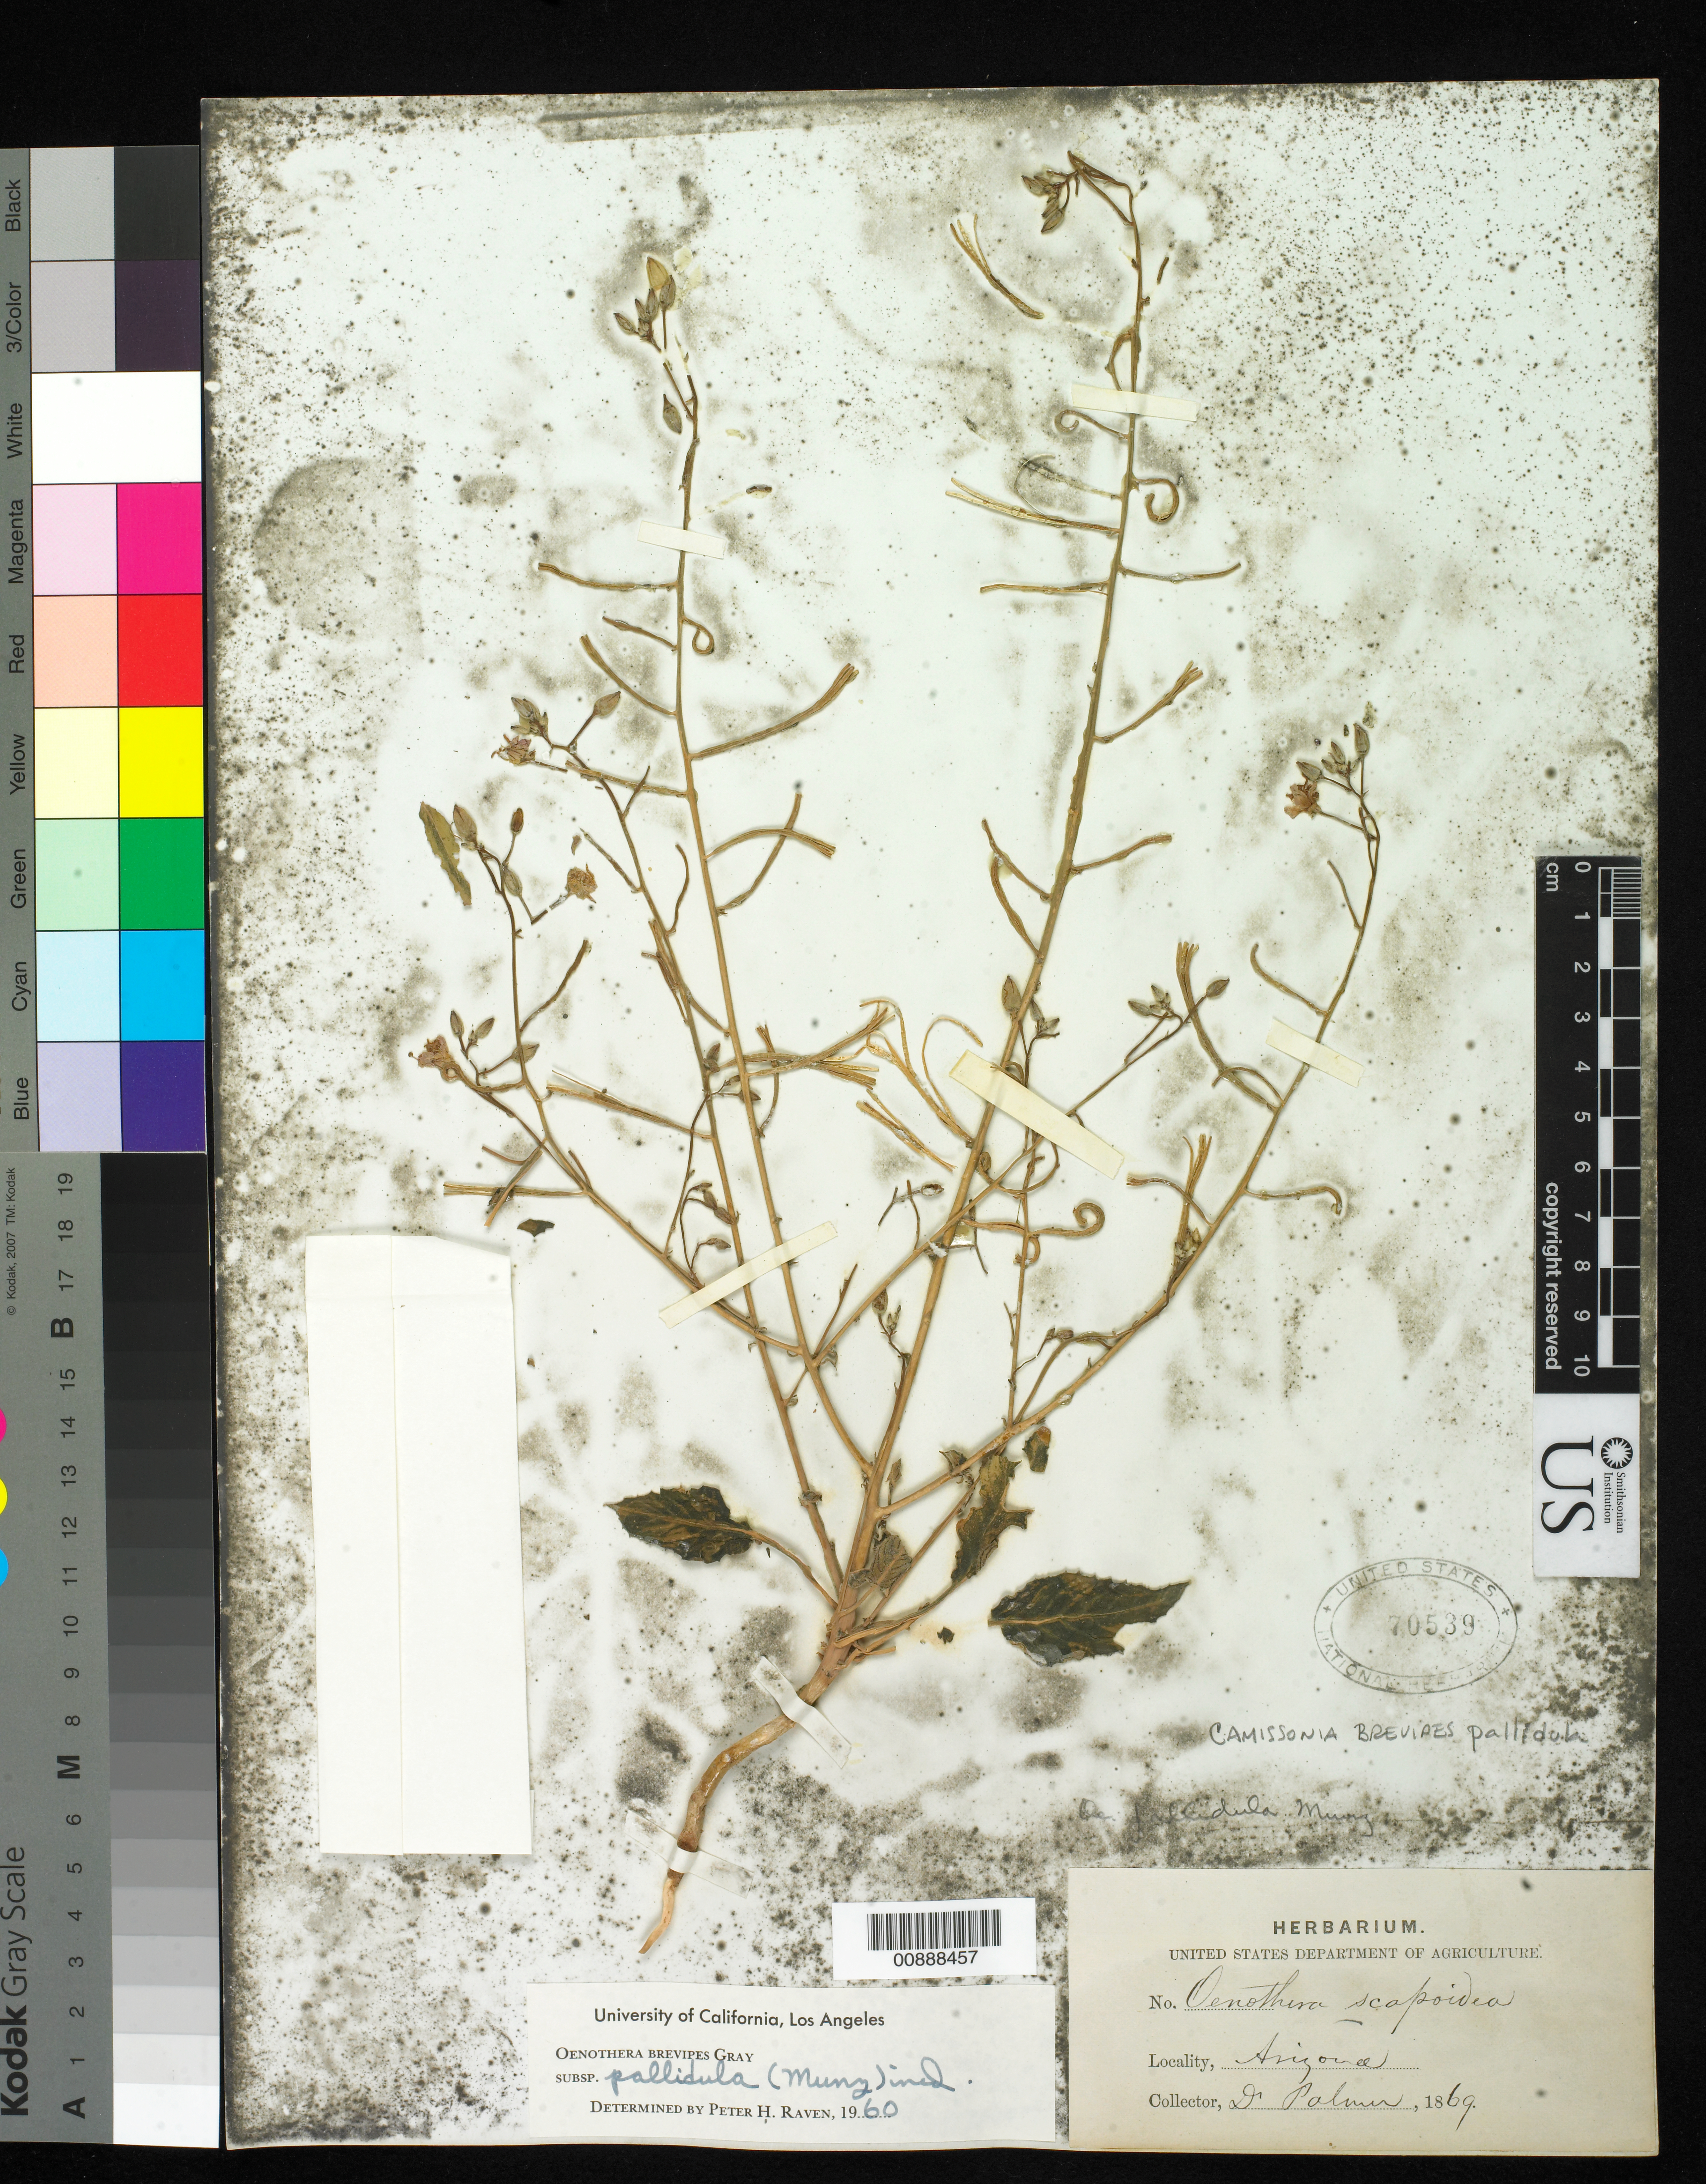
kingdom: Plantae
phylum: Tracheophyta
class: Magnoliopsida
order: Myrtales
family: Onagraceae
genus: Chylismia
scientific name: Chylismia brevipes subsp. pallidula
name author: (Munz) W.L. Wagner & Hoch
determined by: Wagner, W. L., (BOT), Smithsonian Institution - National Museum of Natural History (UNITED STATES)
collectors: E. Palmer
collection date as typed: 1869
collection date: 1869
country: United States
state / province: Arizona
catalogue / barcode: US 70539